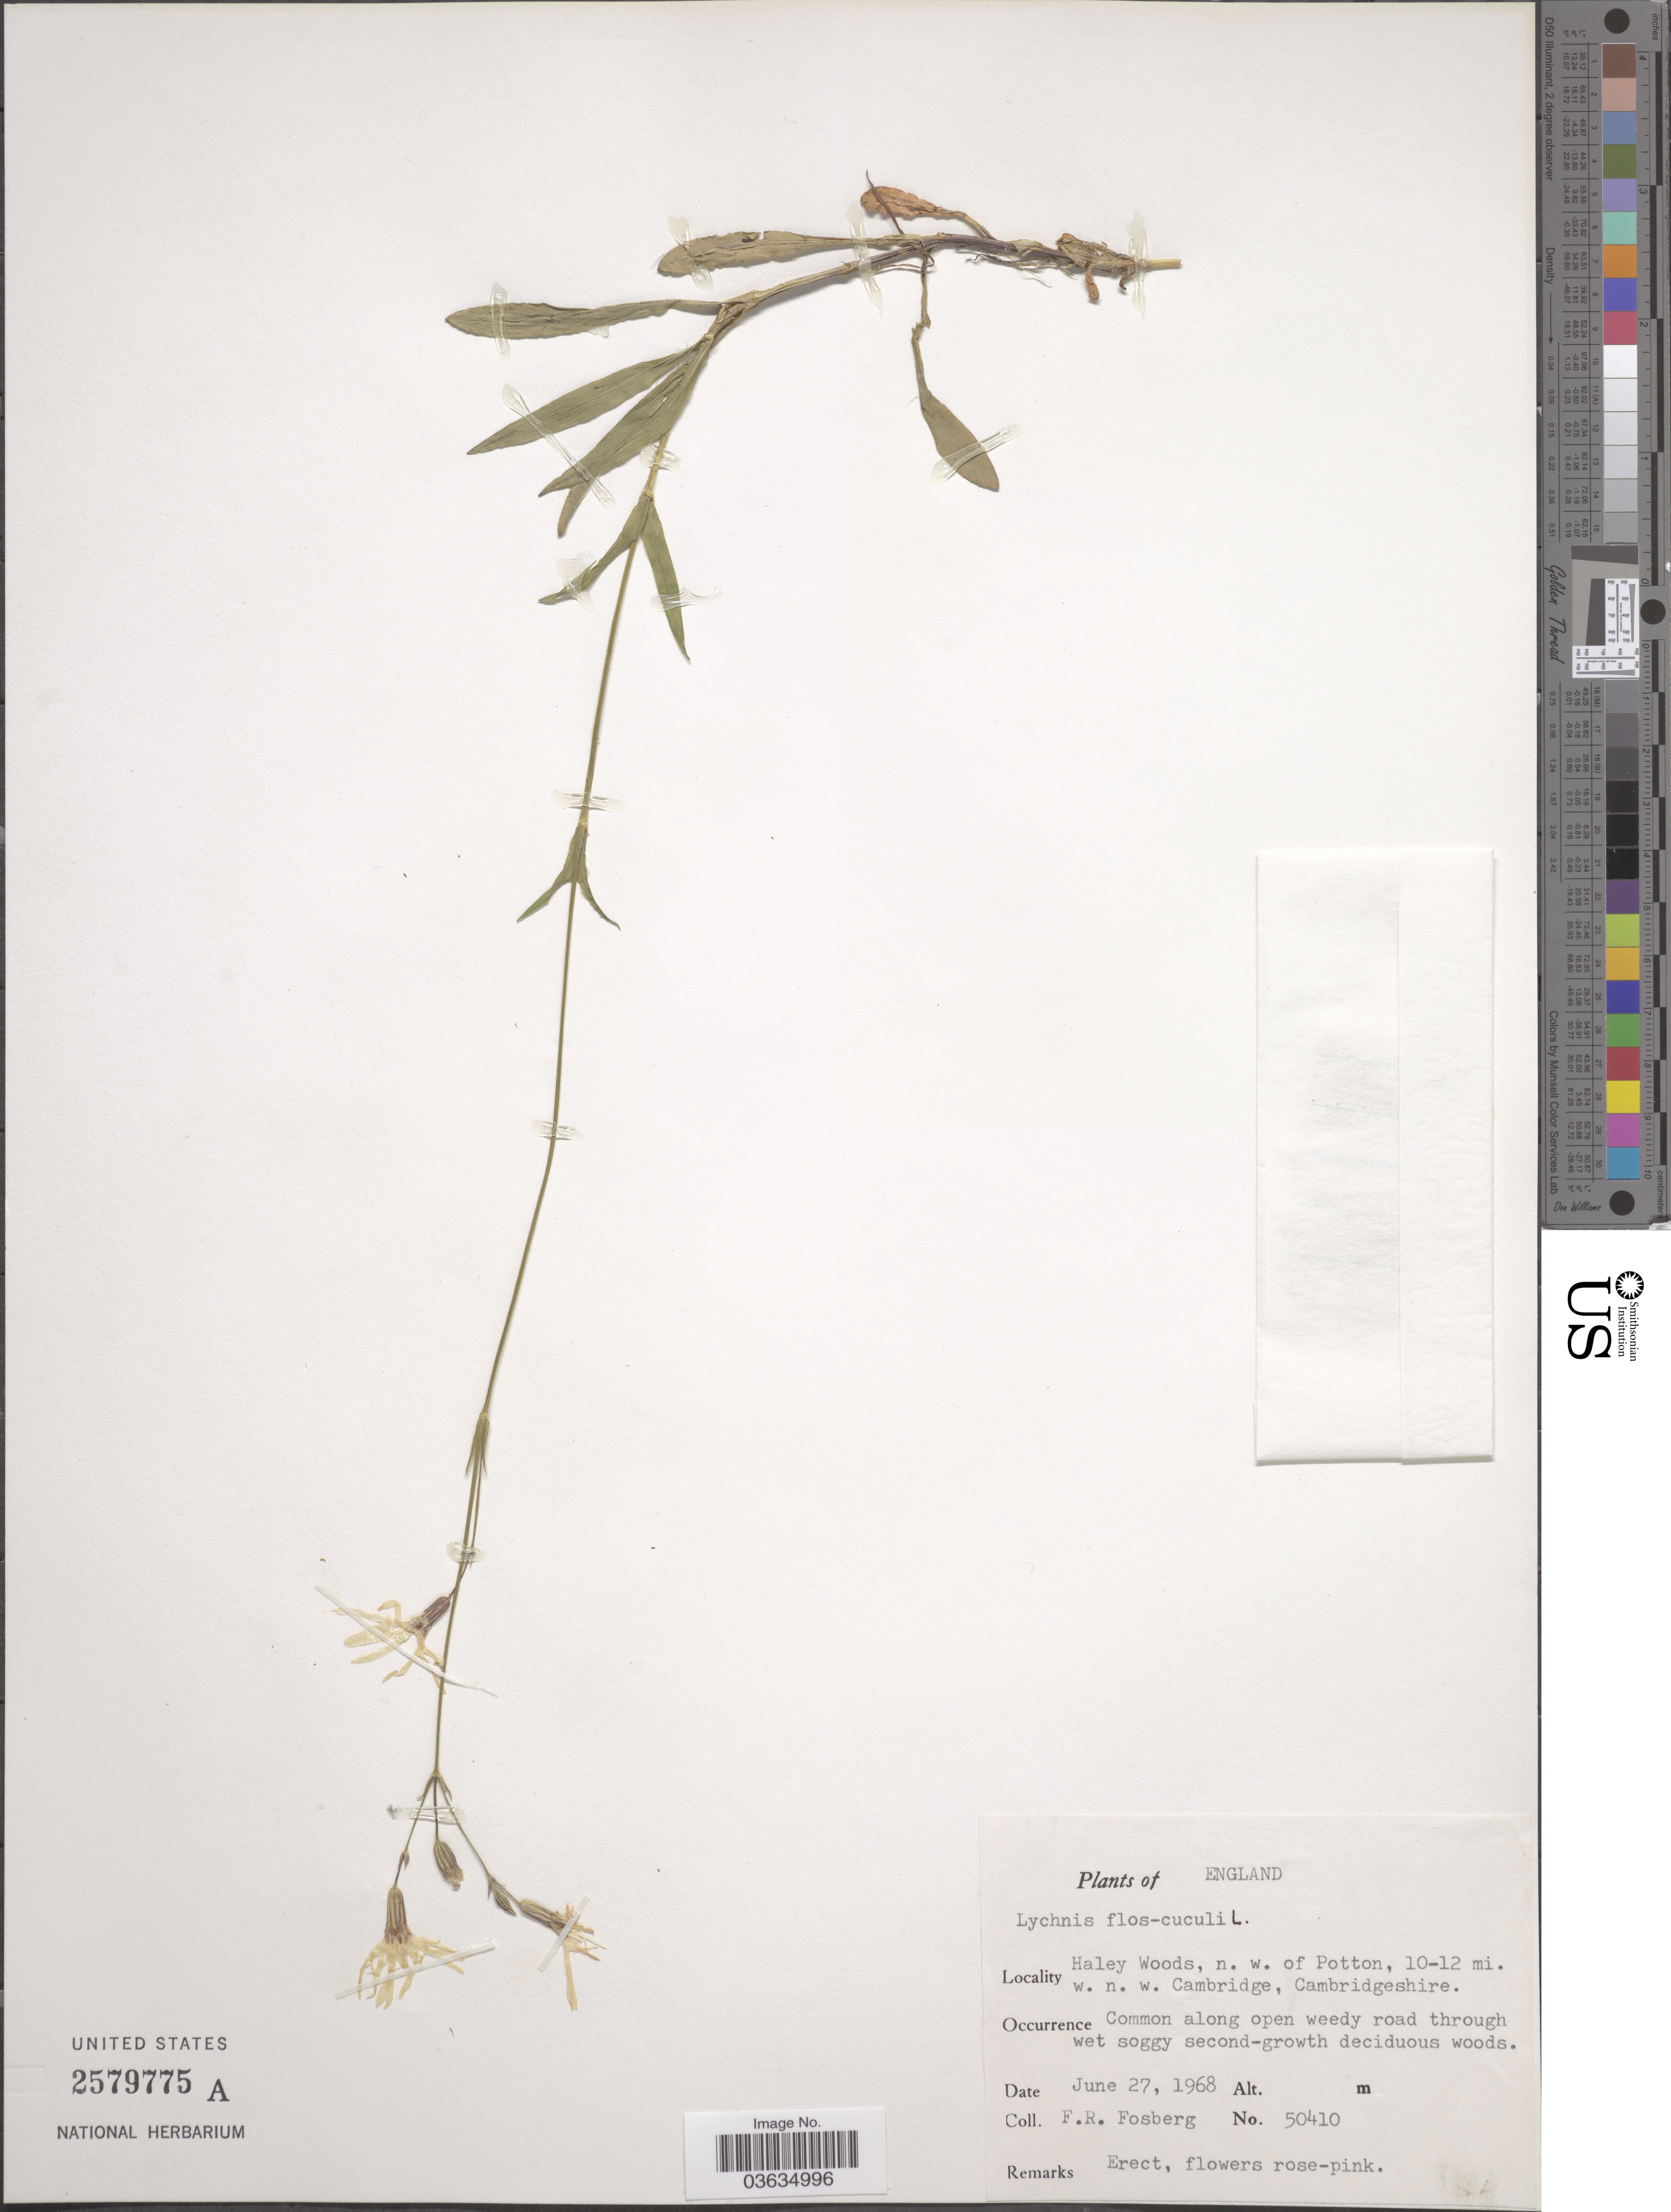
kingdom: Plantae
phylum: Tracheophyta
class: Magnoliopsida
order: Caryophyllales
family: Caryophyllaceae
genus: Silene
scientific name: Silene flos-cuculi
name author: (L.) Greuter & Burdet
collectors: F. R. Fosberg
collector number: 50410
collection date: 1968-06-27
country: United Kingdom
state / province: England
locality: Haley Woods, n. w. of Potton, 10-12 mi. w. n. w. Cambridge, Cambridgeshire.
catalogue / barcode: US 2579775A